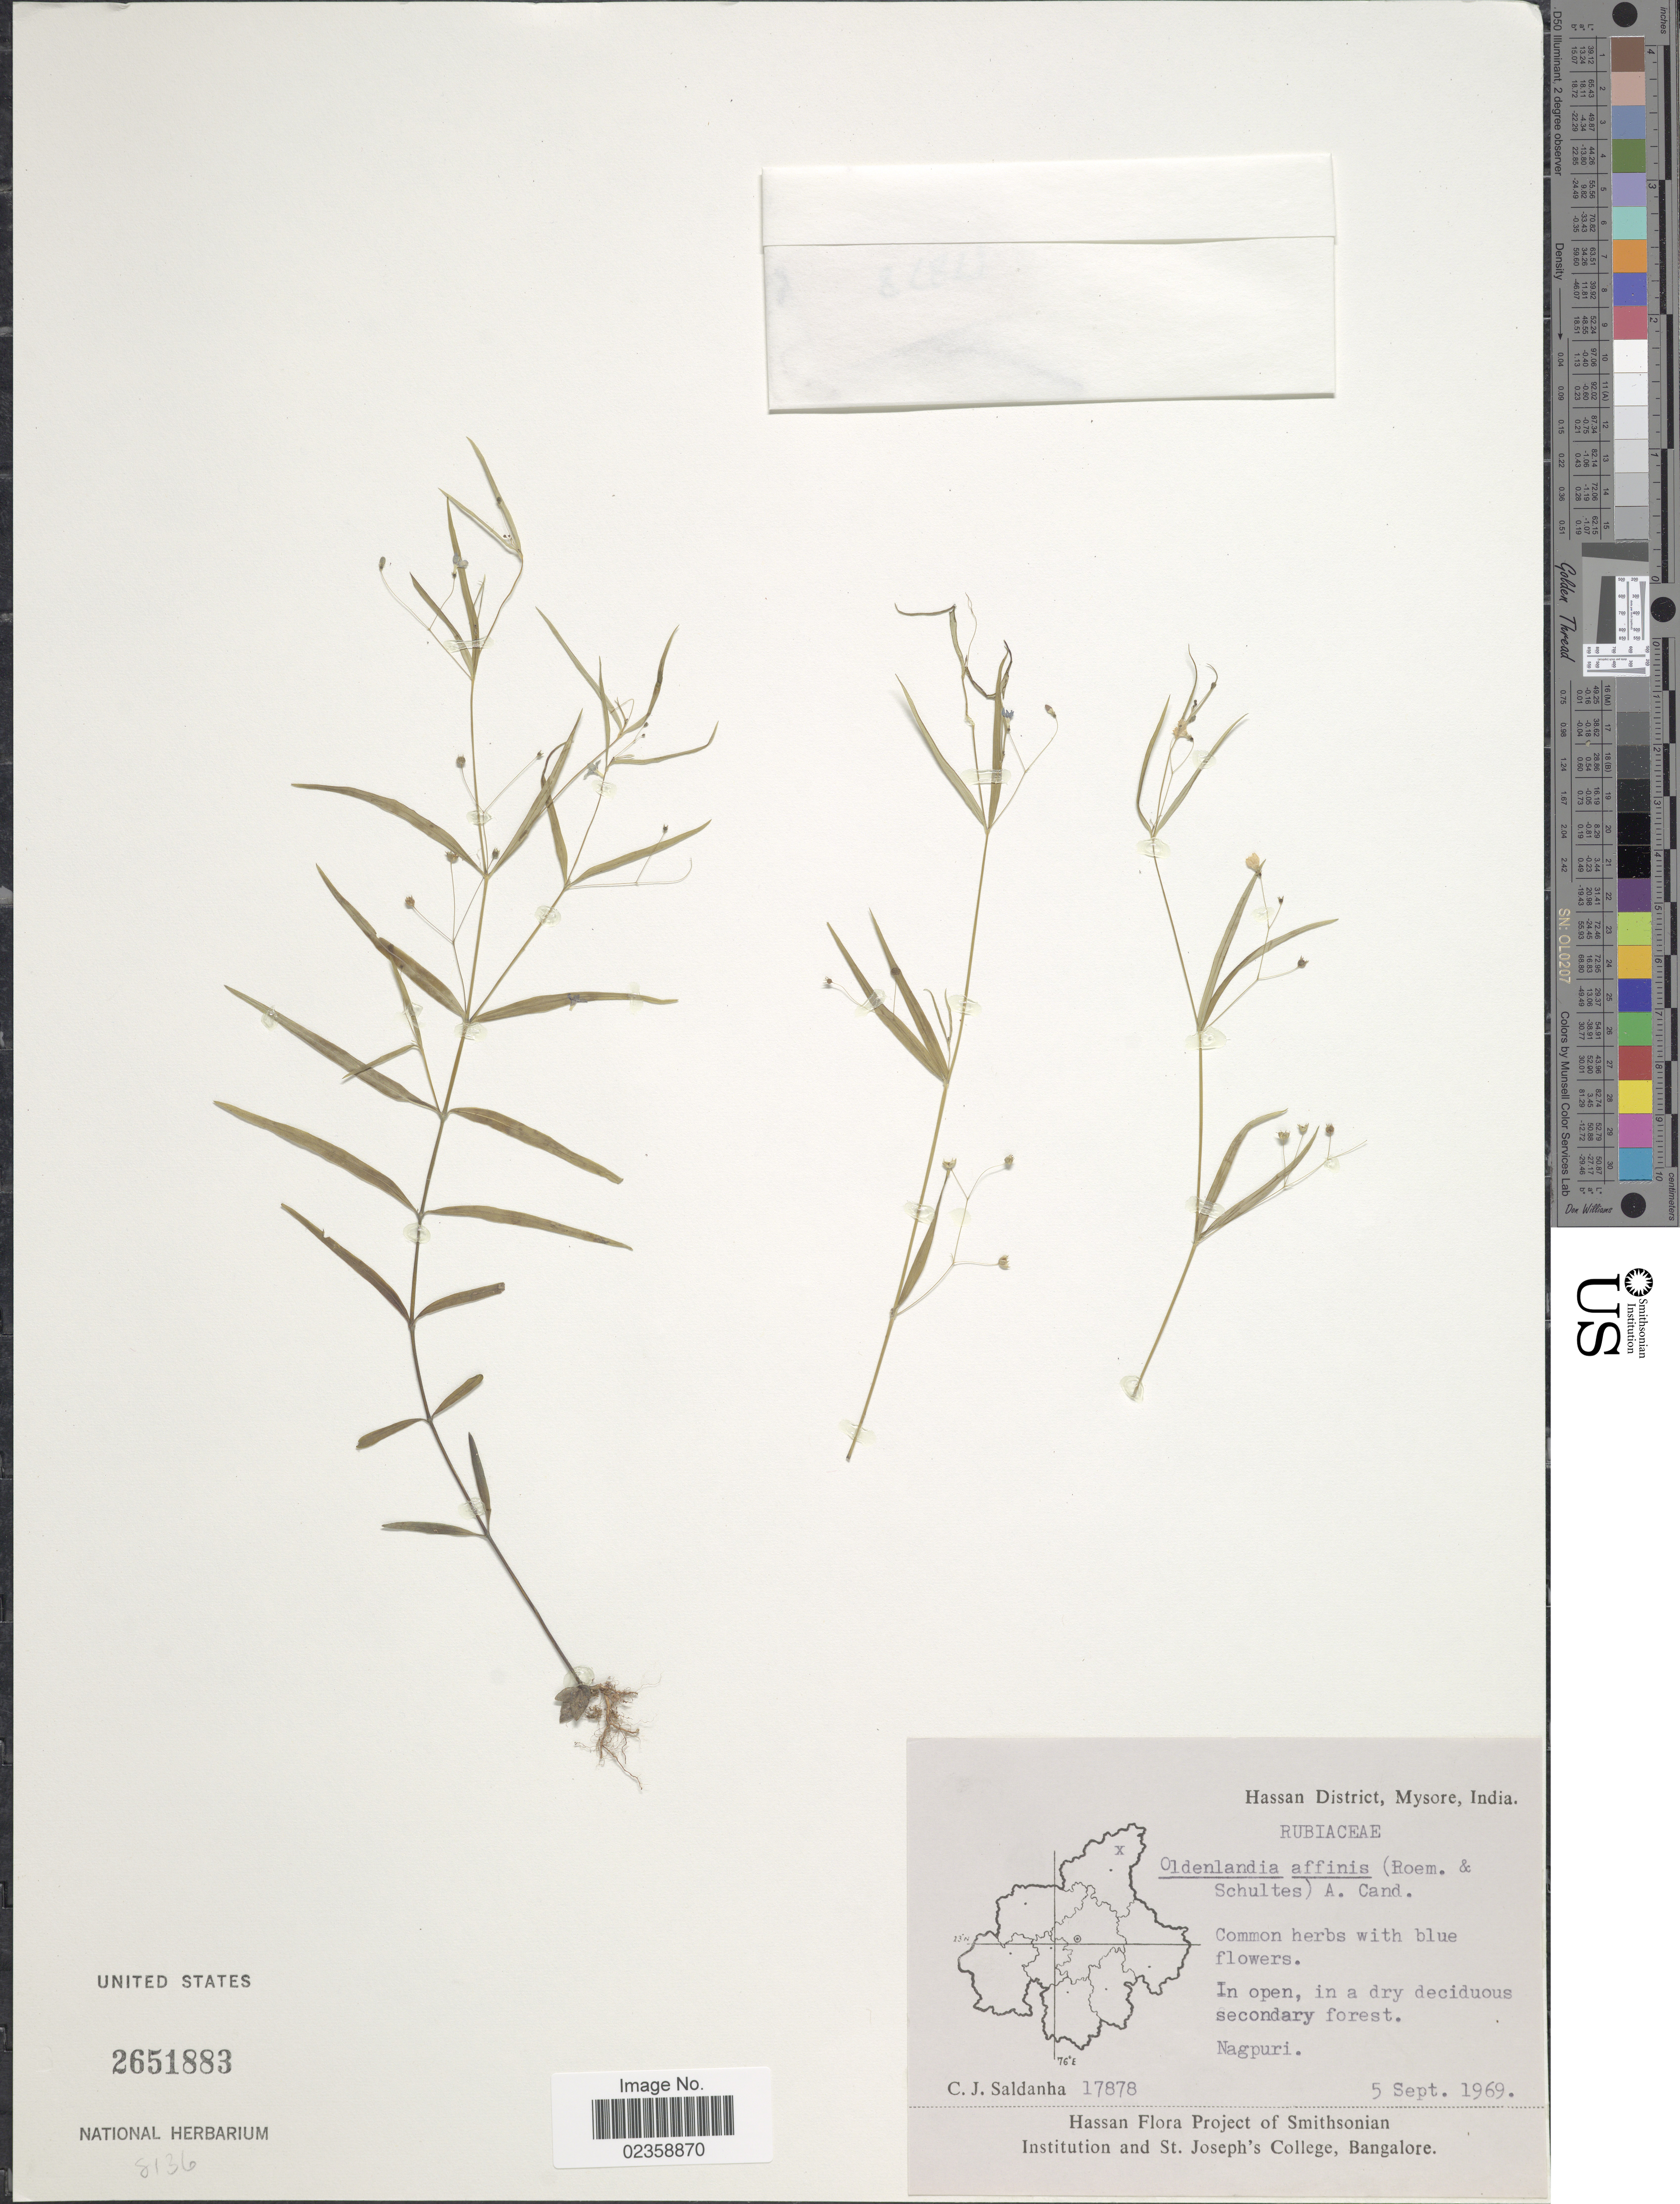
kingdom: Plantae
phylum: Tracheophyta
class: Magnoliopsida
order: Gentianales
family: Rubiaceae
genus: Oldenlandia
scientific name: Oldenlandia affinis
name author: (Roem.) DC.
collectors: C. J. Saldanha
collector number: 17878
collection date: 1969-09-05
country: India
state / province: Karnataka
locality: Hassan District, Mysore, India. Nagpuri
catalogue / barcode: US 2651883